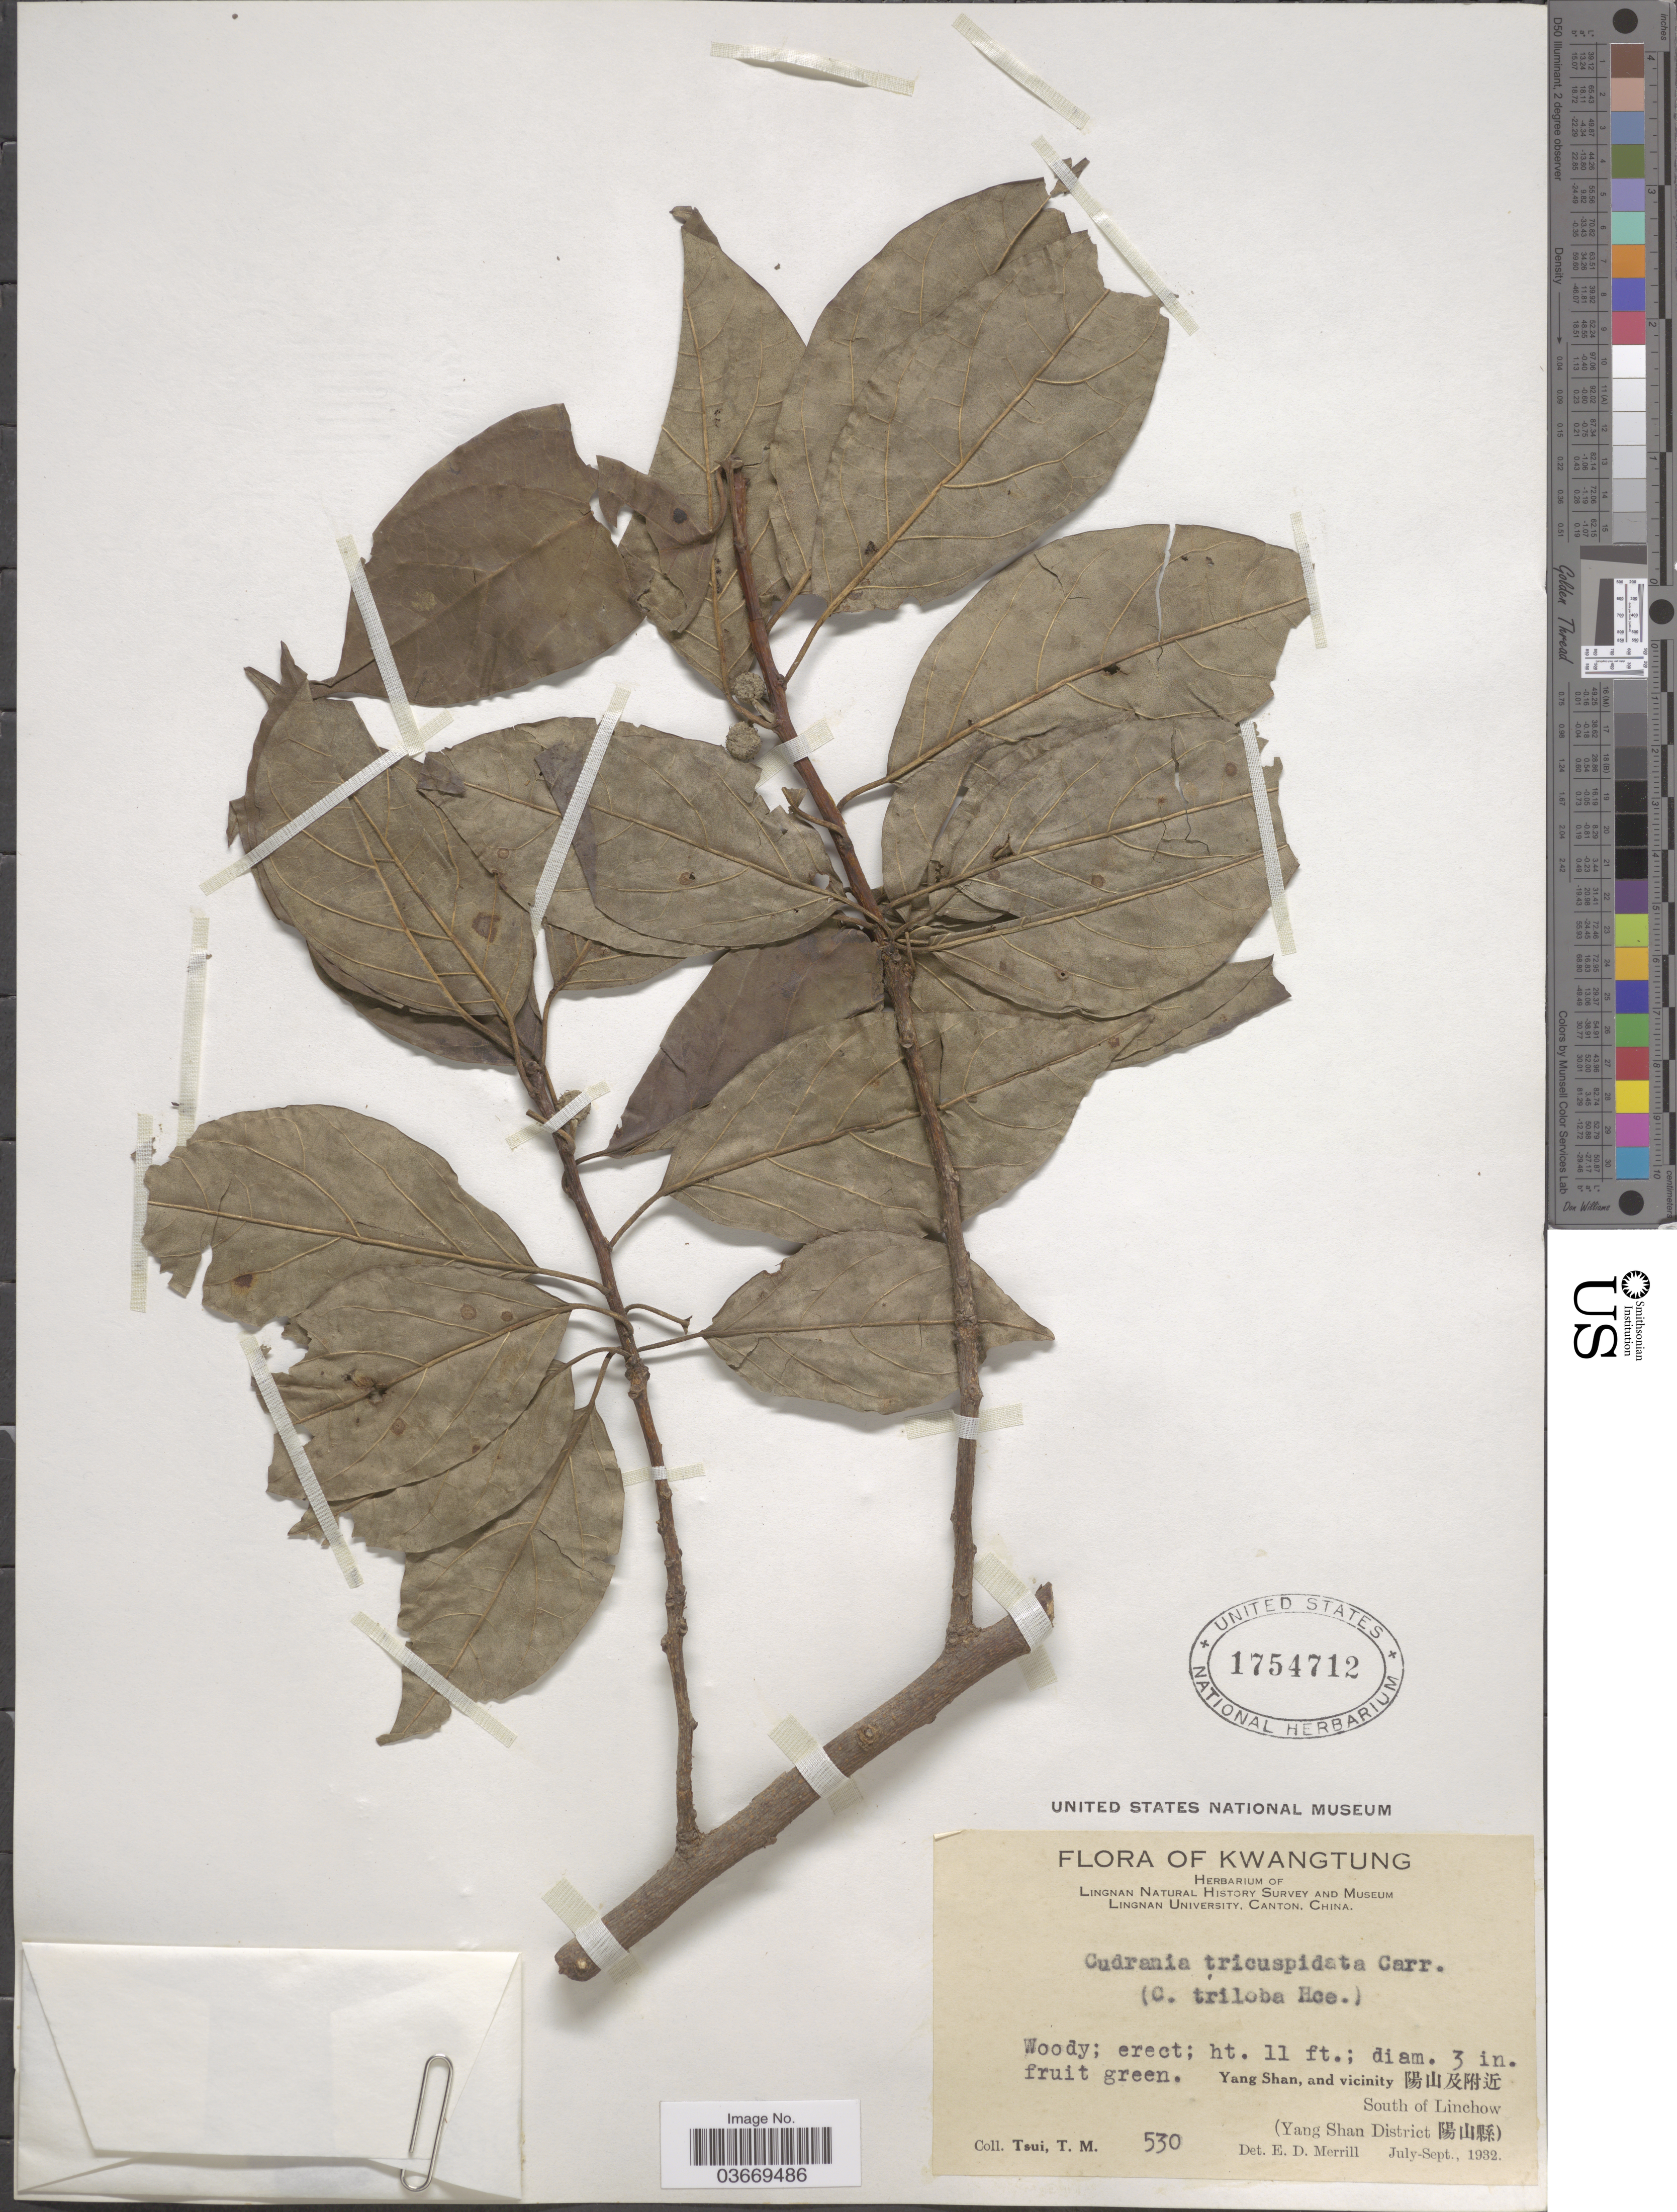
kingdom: Plantae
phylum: Tracheophyta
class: Magnoliopsida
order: Rosales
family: Moraceae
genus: Maclura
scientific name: Maclura tricuspidata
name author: Carrière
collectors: T. Tsui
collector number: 530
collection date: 1932-07/1932-09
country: China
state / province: Guangdong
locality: Kwangtung. Yang Shan, and vicinity X. South of Linchow (Yang Shan District X).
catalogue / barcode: US 1754712